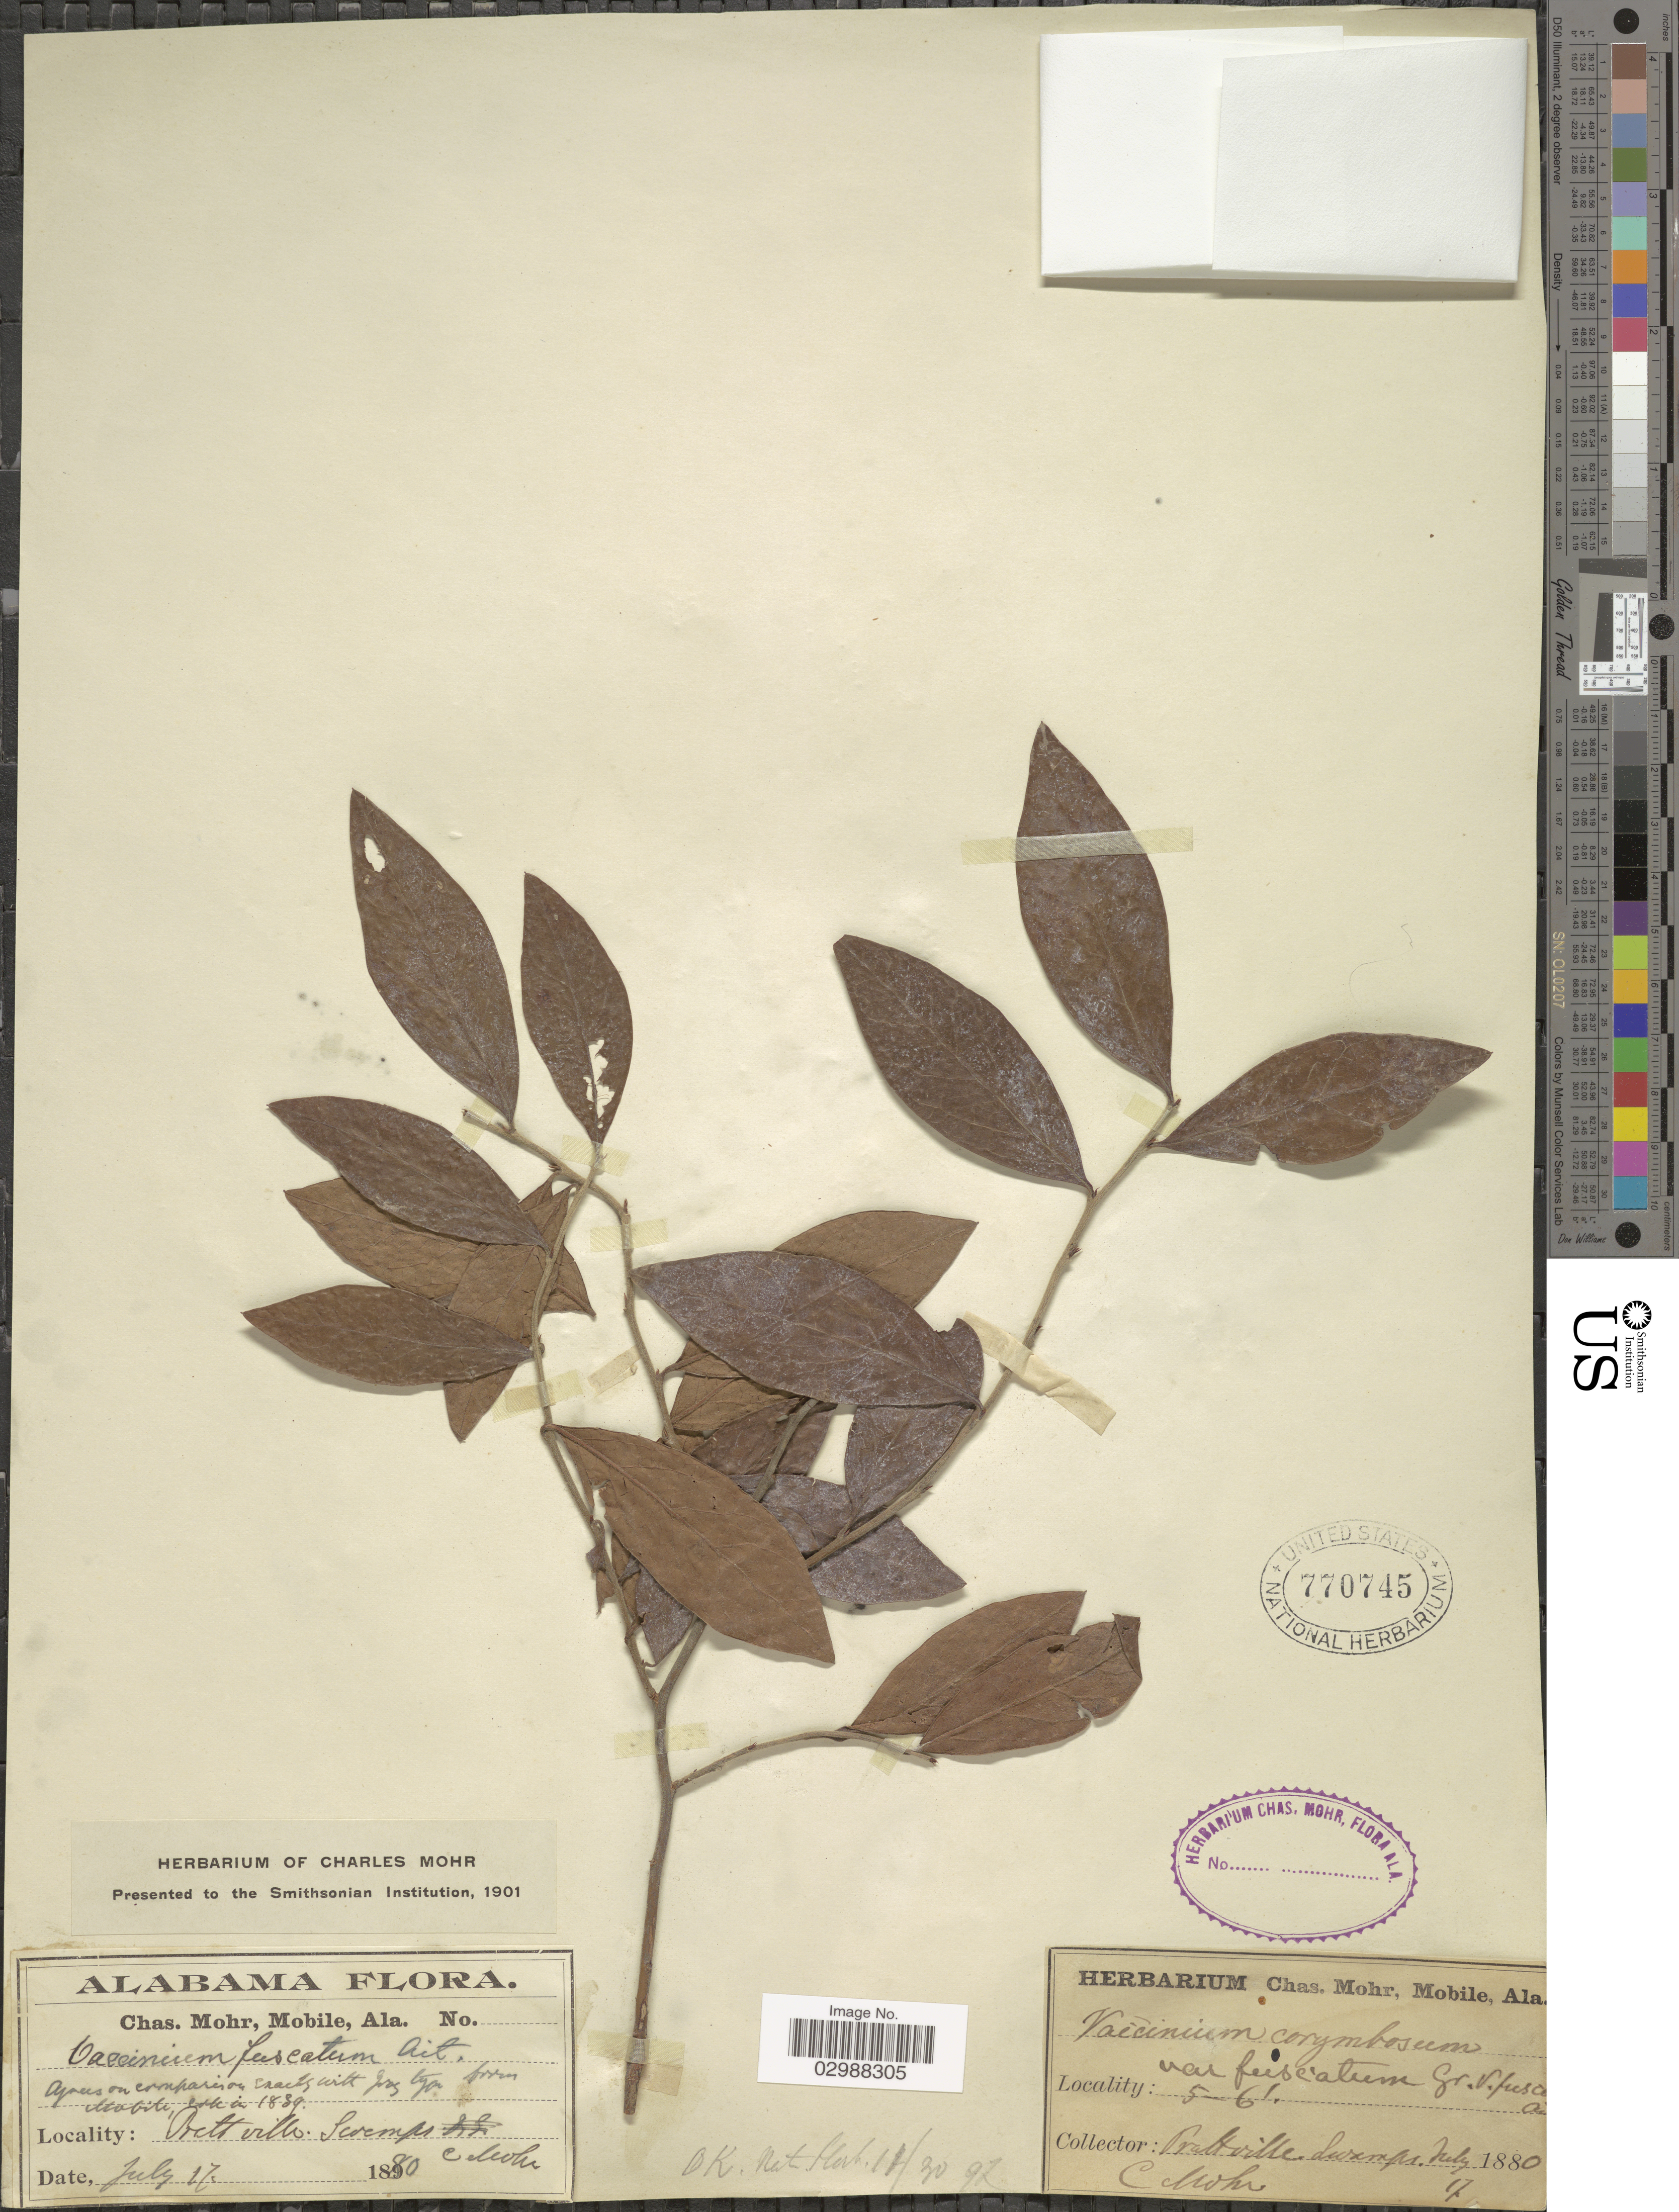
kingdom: Plantae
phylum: Tracheophyta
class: Magnoliopsida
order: Ericales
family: Ericaceae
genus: Vaccinium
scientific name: Vaccinium fuscatum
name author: Aiton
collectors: Mohr, C. T. (herbarium)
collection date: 1880-07-17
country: United States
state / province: Alabama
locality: Prattville swamps.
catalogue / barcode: US 770745